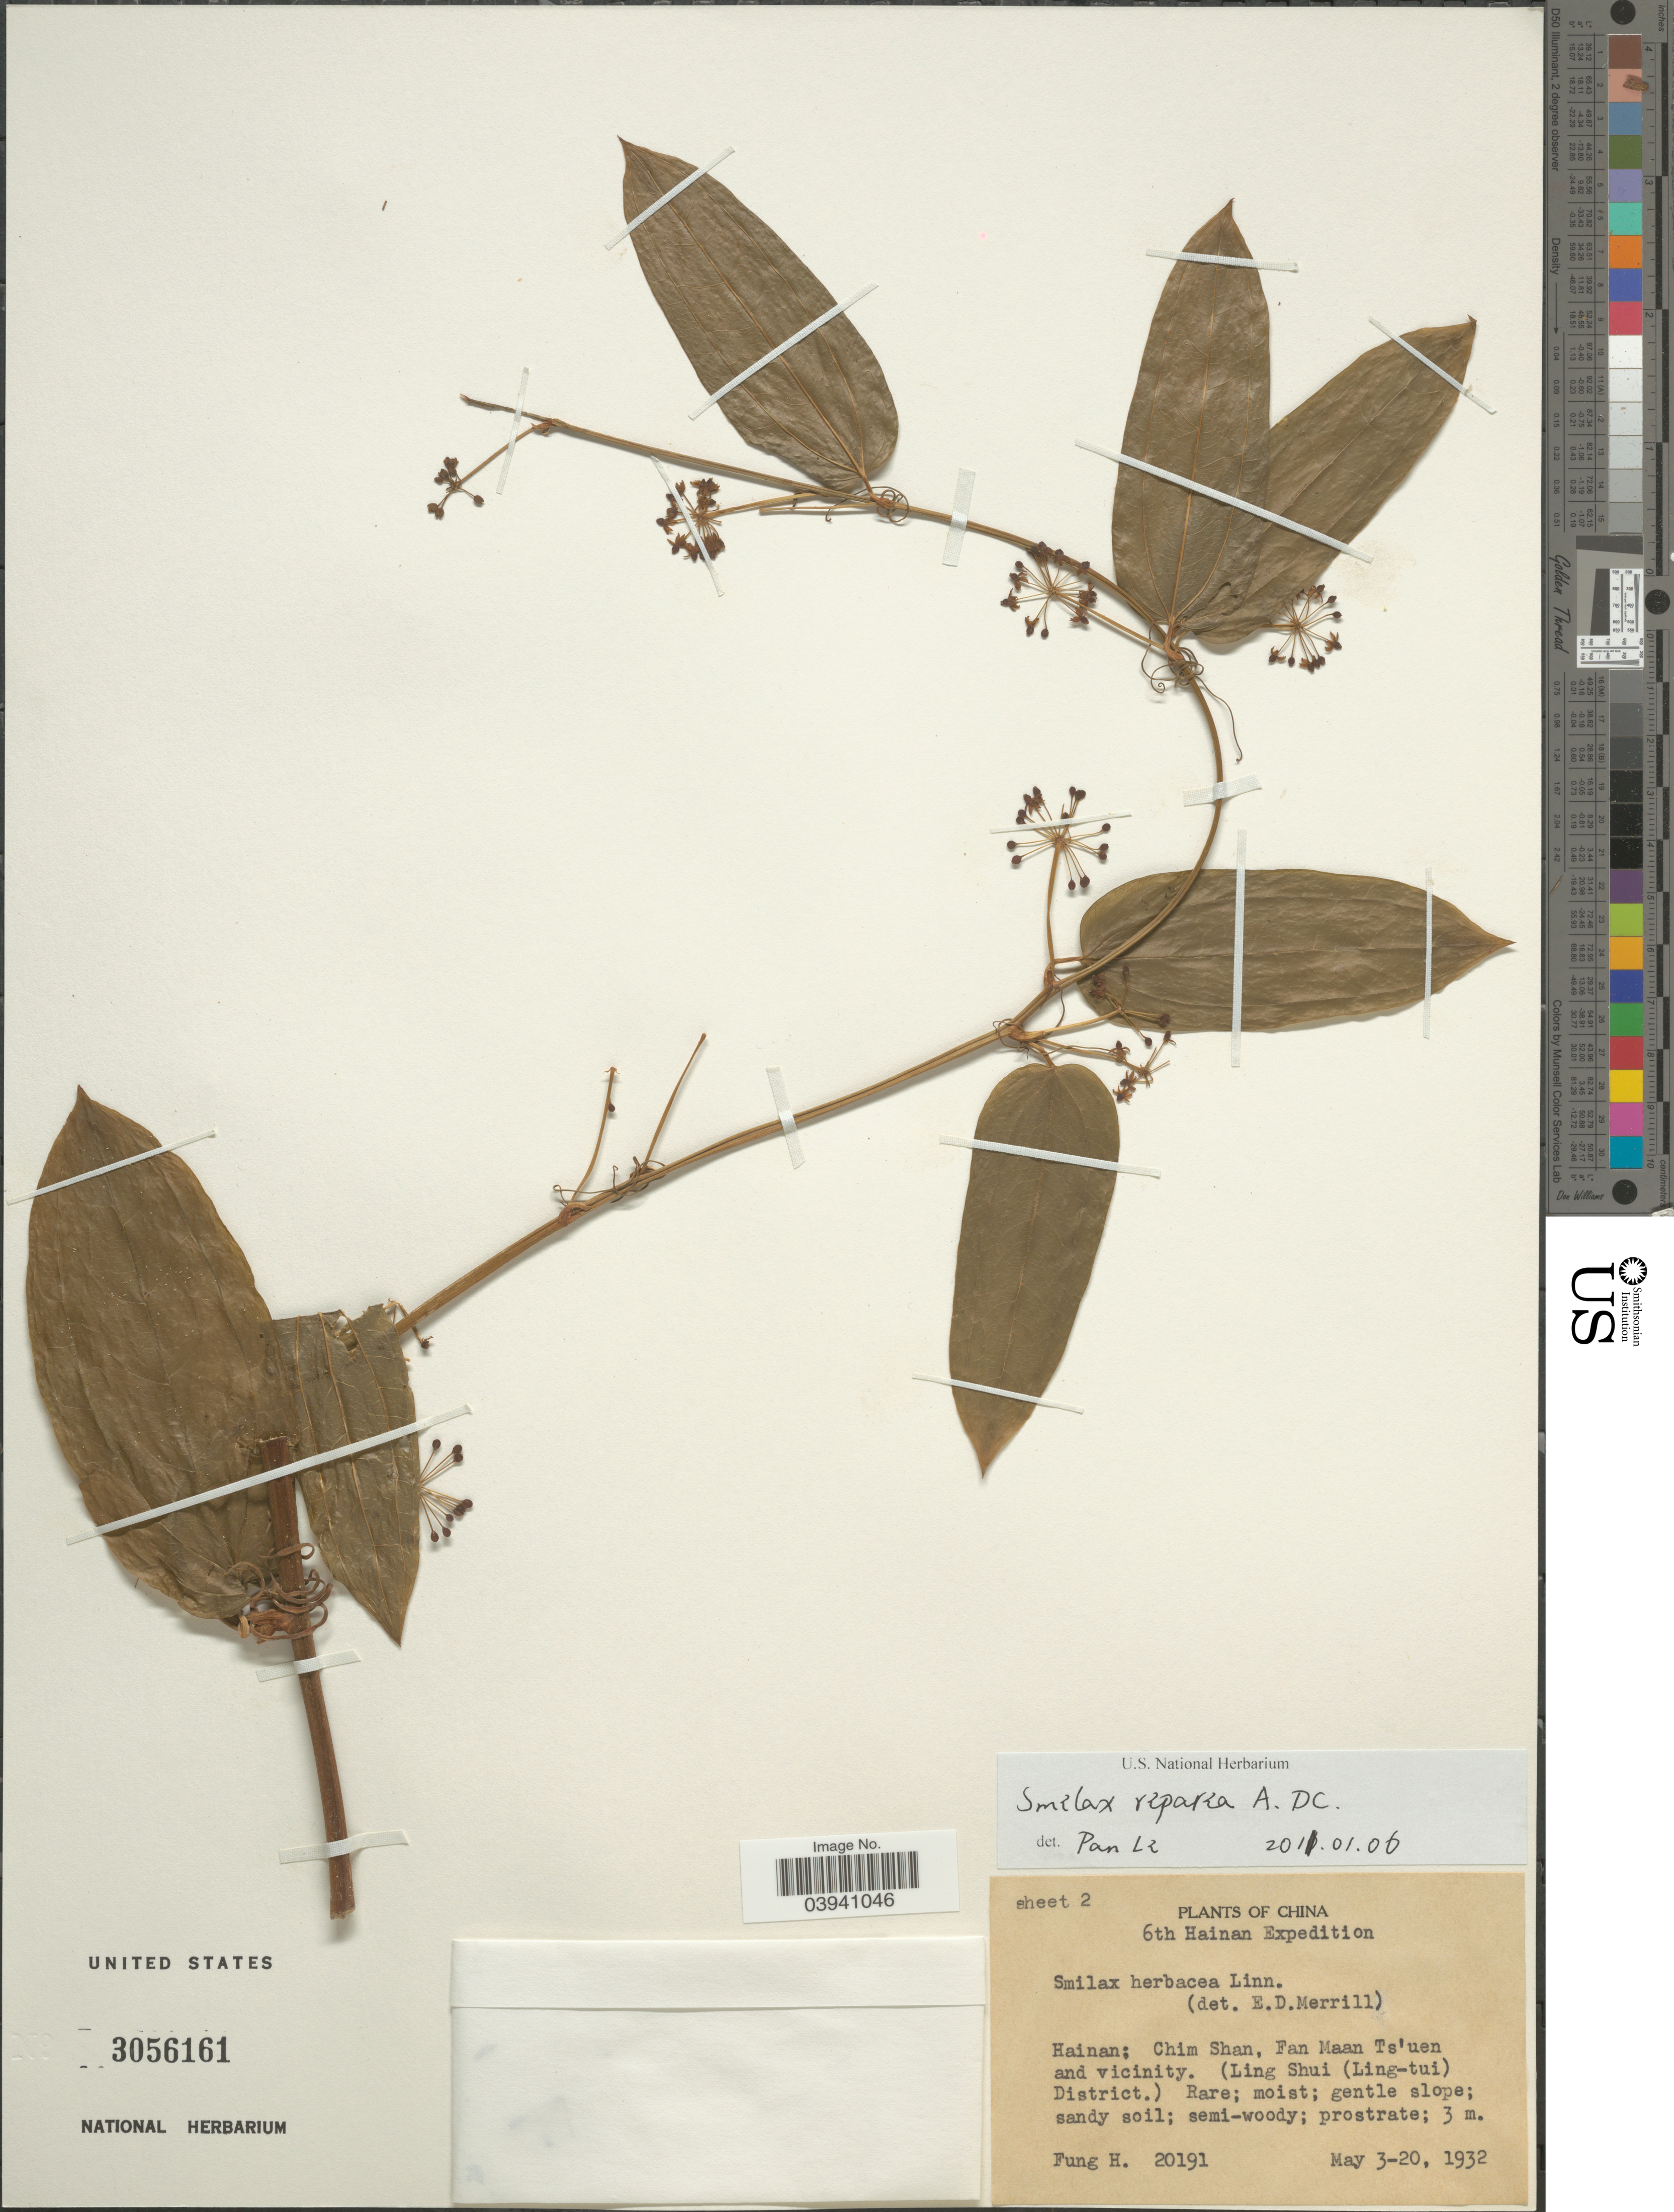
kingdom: Plantae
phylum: Tracheophyta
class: Liliopsida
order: Liliales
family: Smilacaceae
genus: Smilax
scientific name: Smilax riparia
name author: A. DC.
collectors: H. Fung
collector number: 20191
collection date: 1932-05-03/1932-05-20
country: China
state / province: Hainan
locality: Chim Shan, Fan Maan Ts'uen and vicinity. (Ling Shui (Ling-tui) District.).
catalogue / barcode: US 3056161